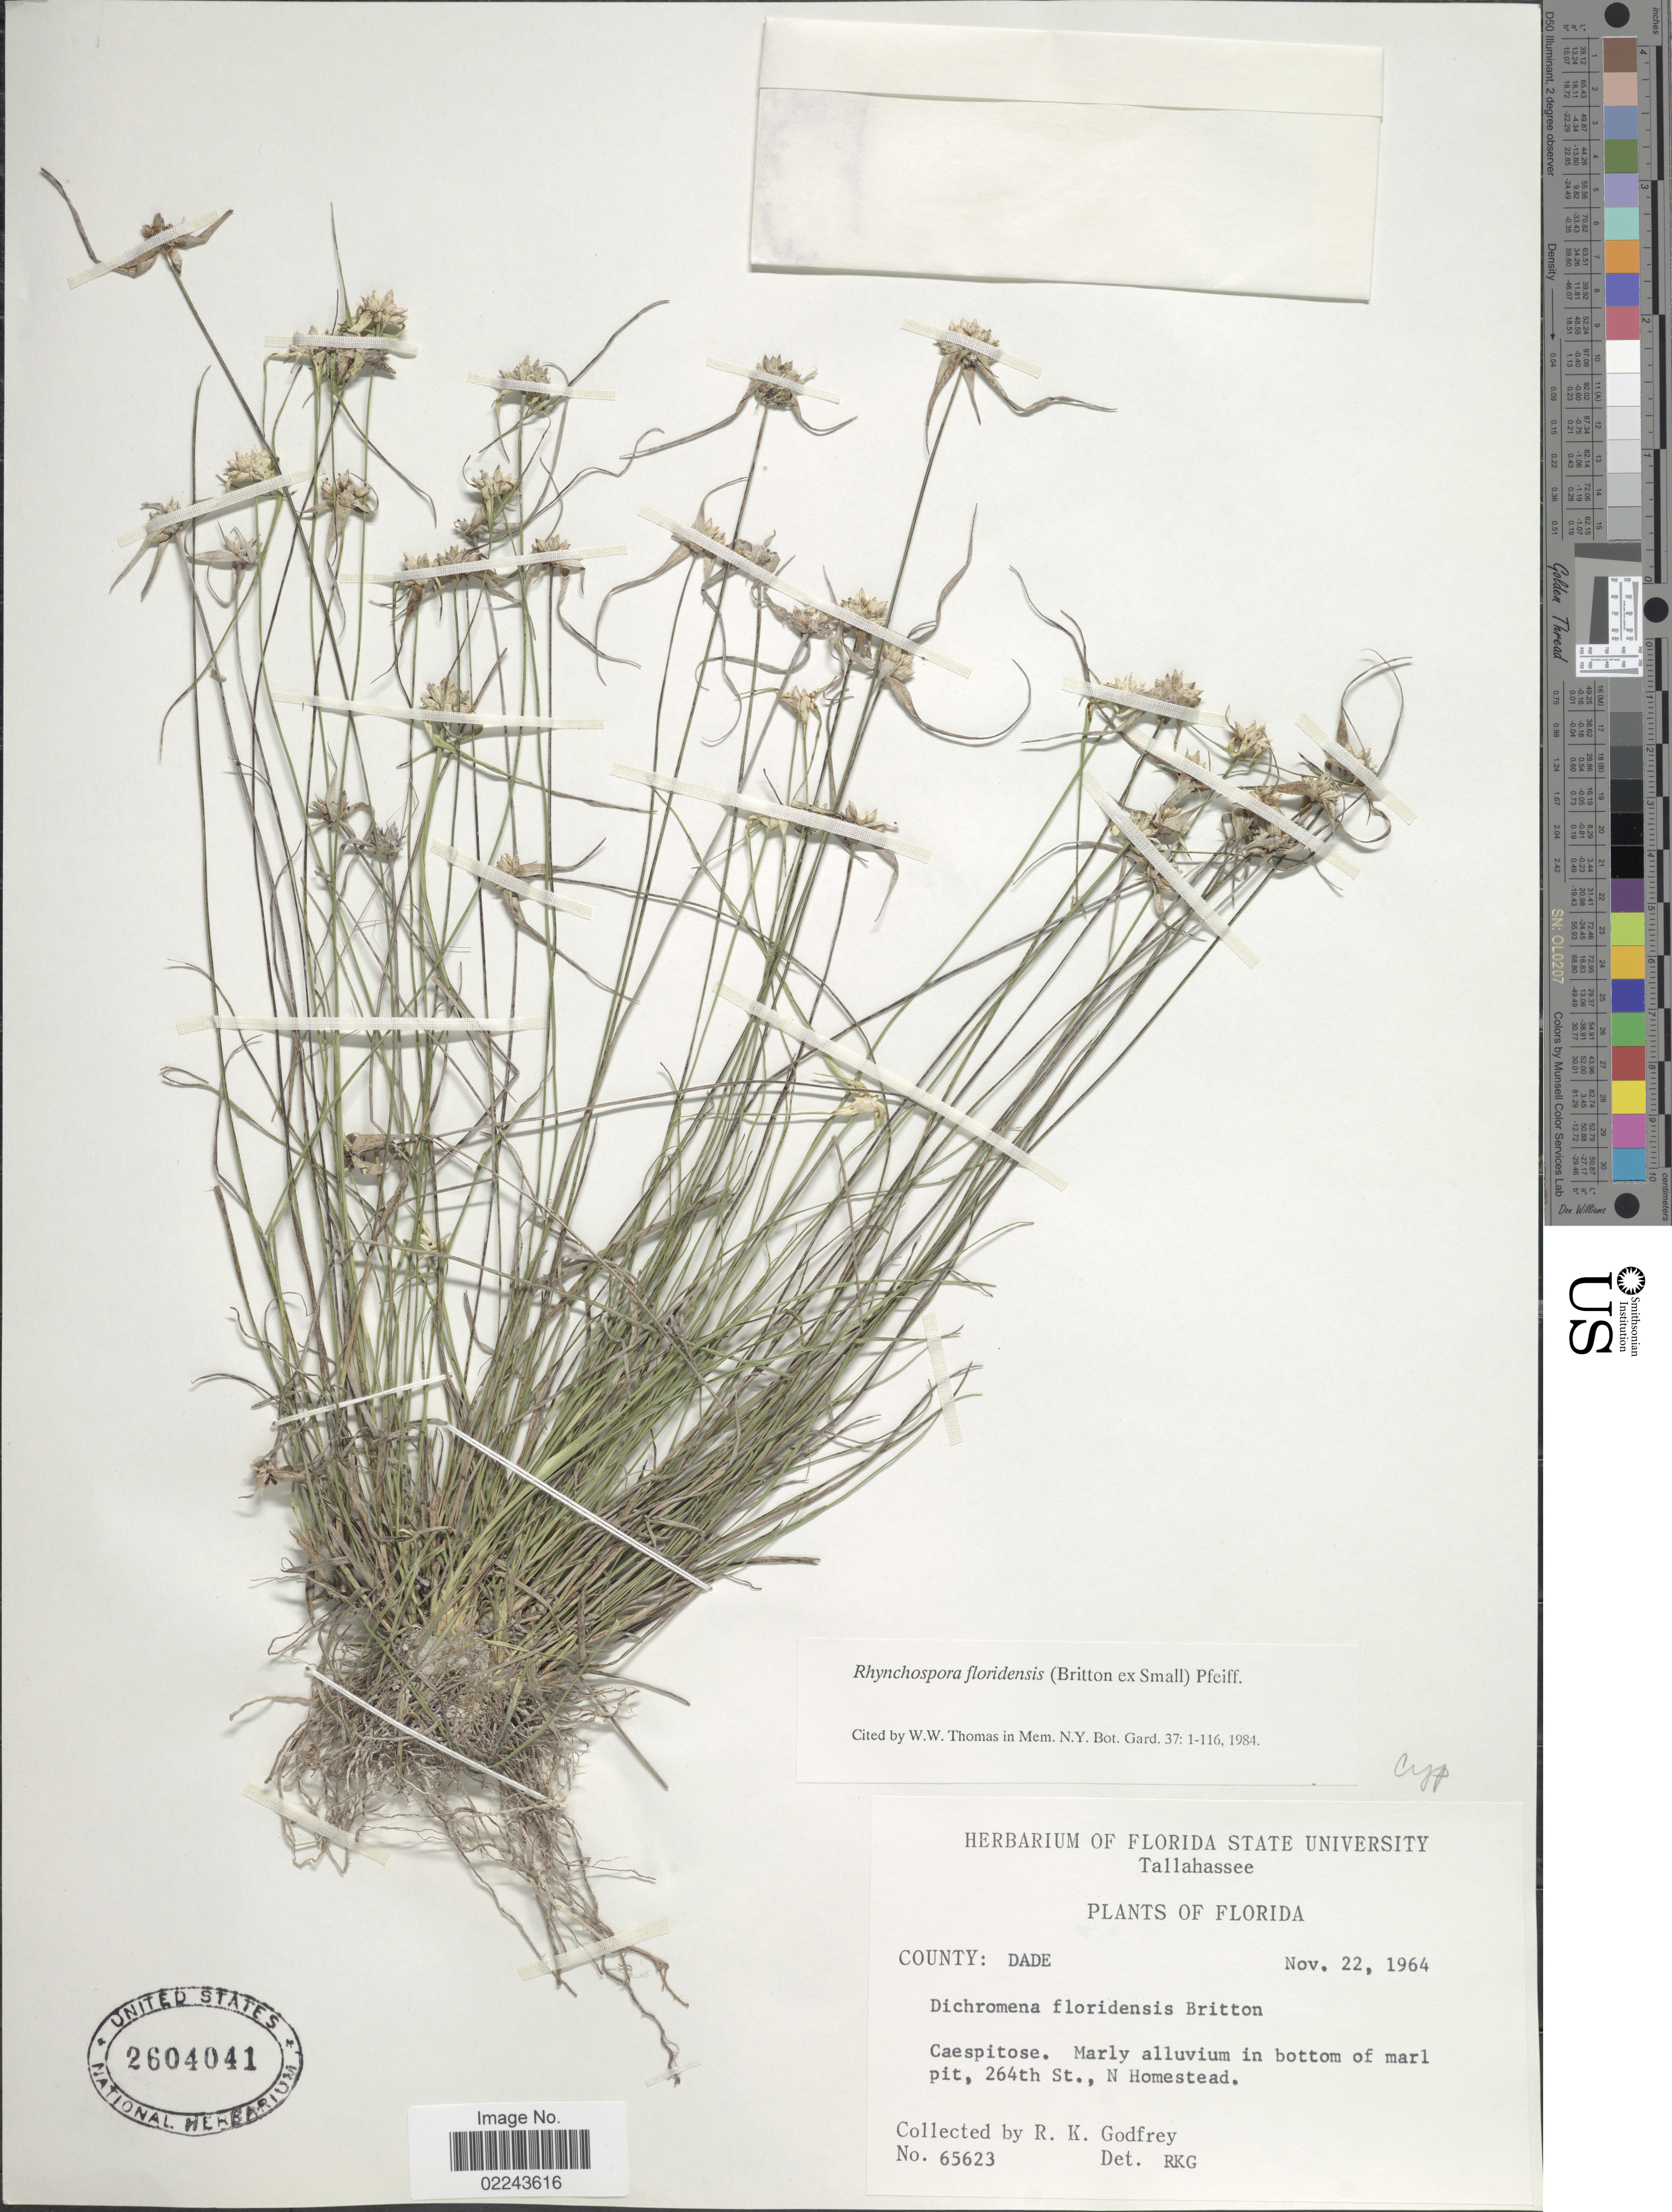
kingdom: Plantae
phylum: Tracheophyta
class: Liliopsida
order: Poales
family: Cyperaceae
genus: Rhynchospora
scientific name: Rhynchospora floridensis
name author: (Britton ex Small) H. Pfeiff.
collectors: R. K. Godfrey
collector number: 65623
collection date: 1964-11-22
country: United States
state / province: Florida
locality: County Dade, 264th St., N. Homestead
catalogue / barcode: US 2604041